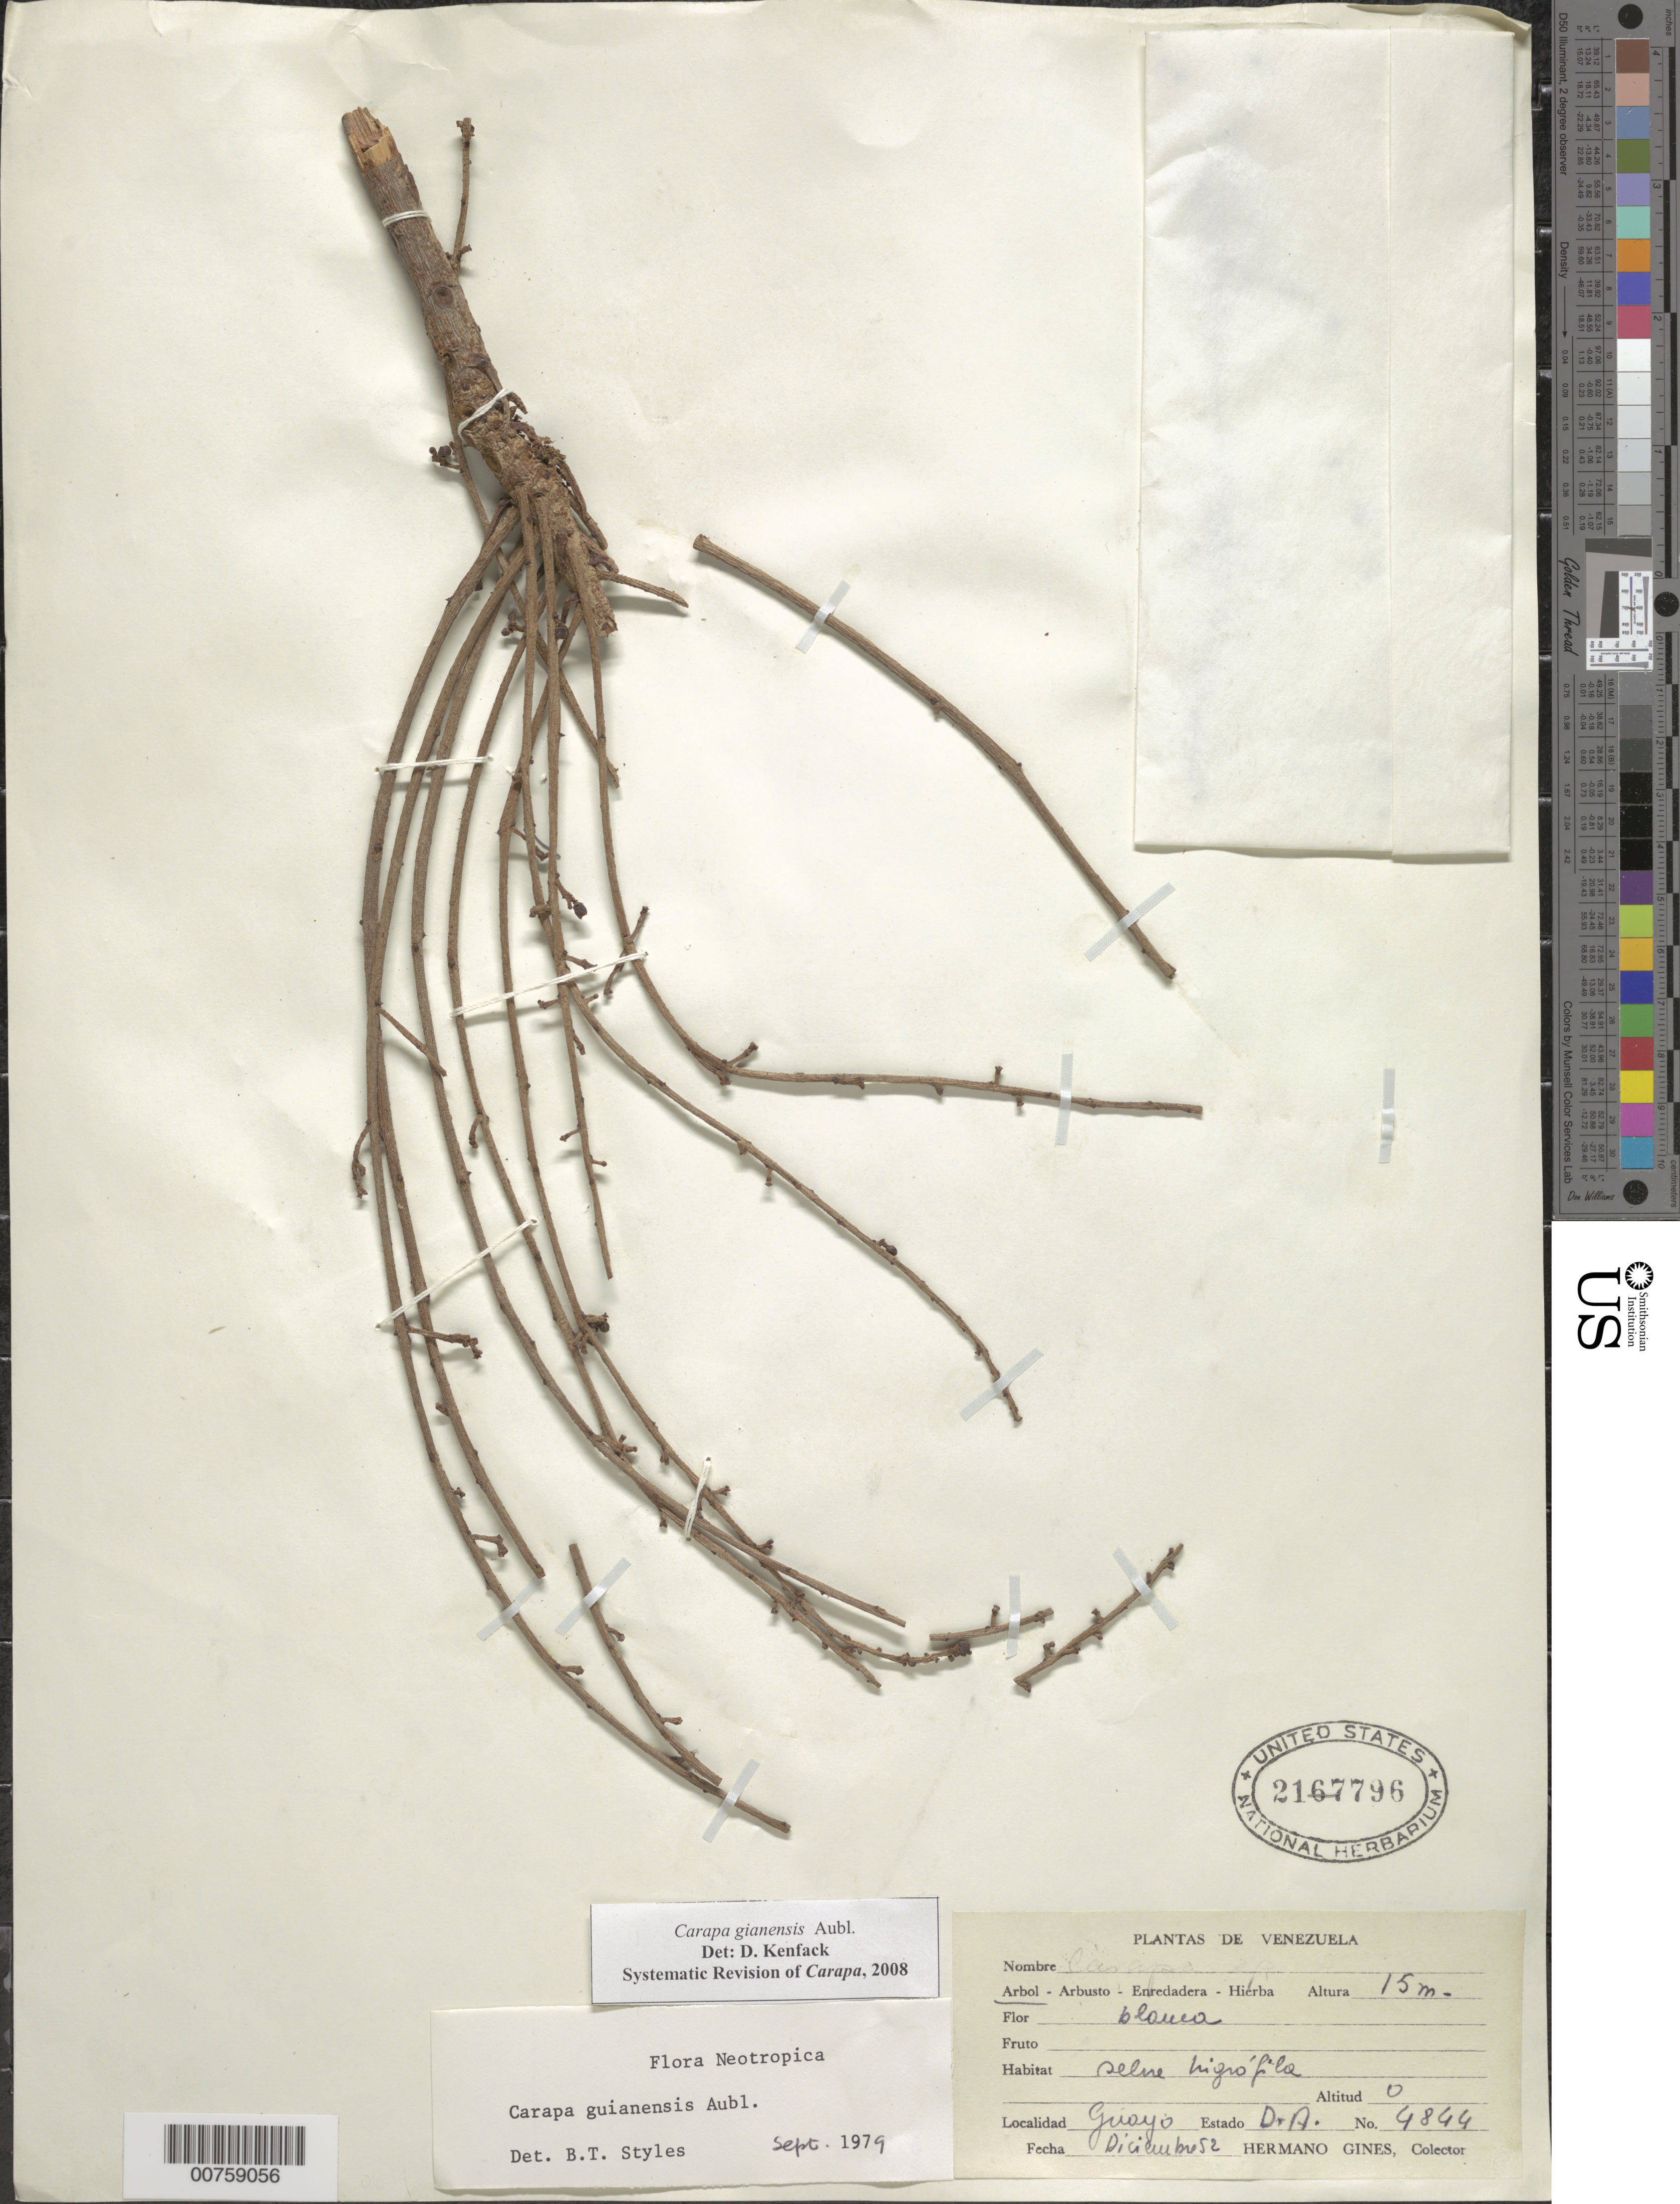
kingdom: Plantae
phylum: Tracheophyta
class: Magnoliopsida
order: Sapindales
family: Meliaceae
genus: Carapa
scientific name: Carapa guianensis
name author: Aubl.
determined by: Styles, B. T.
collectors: H. Gines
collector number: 4844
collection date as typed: Dec-52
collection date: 1952-12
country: Venezuela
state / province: Delta Amacuro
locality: Guayo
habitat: Selva higrofila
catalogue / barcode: US 2167796